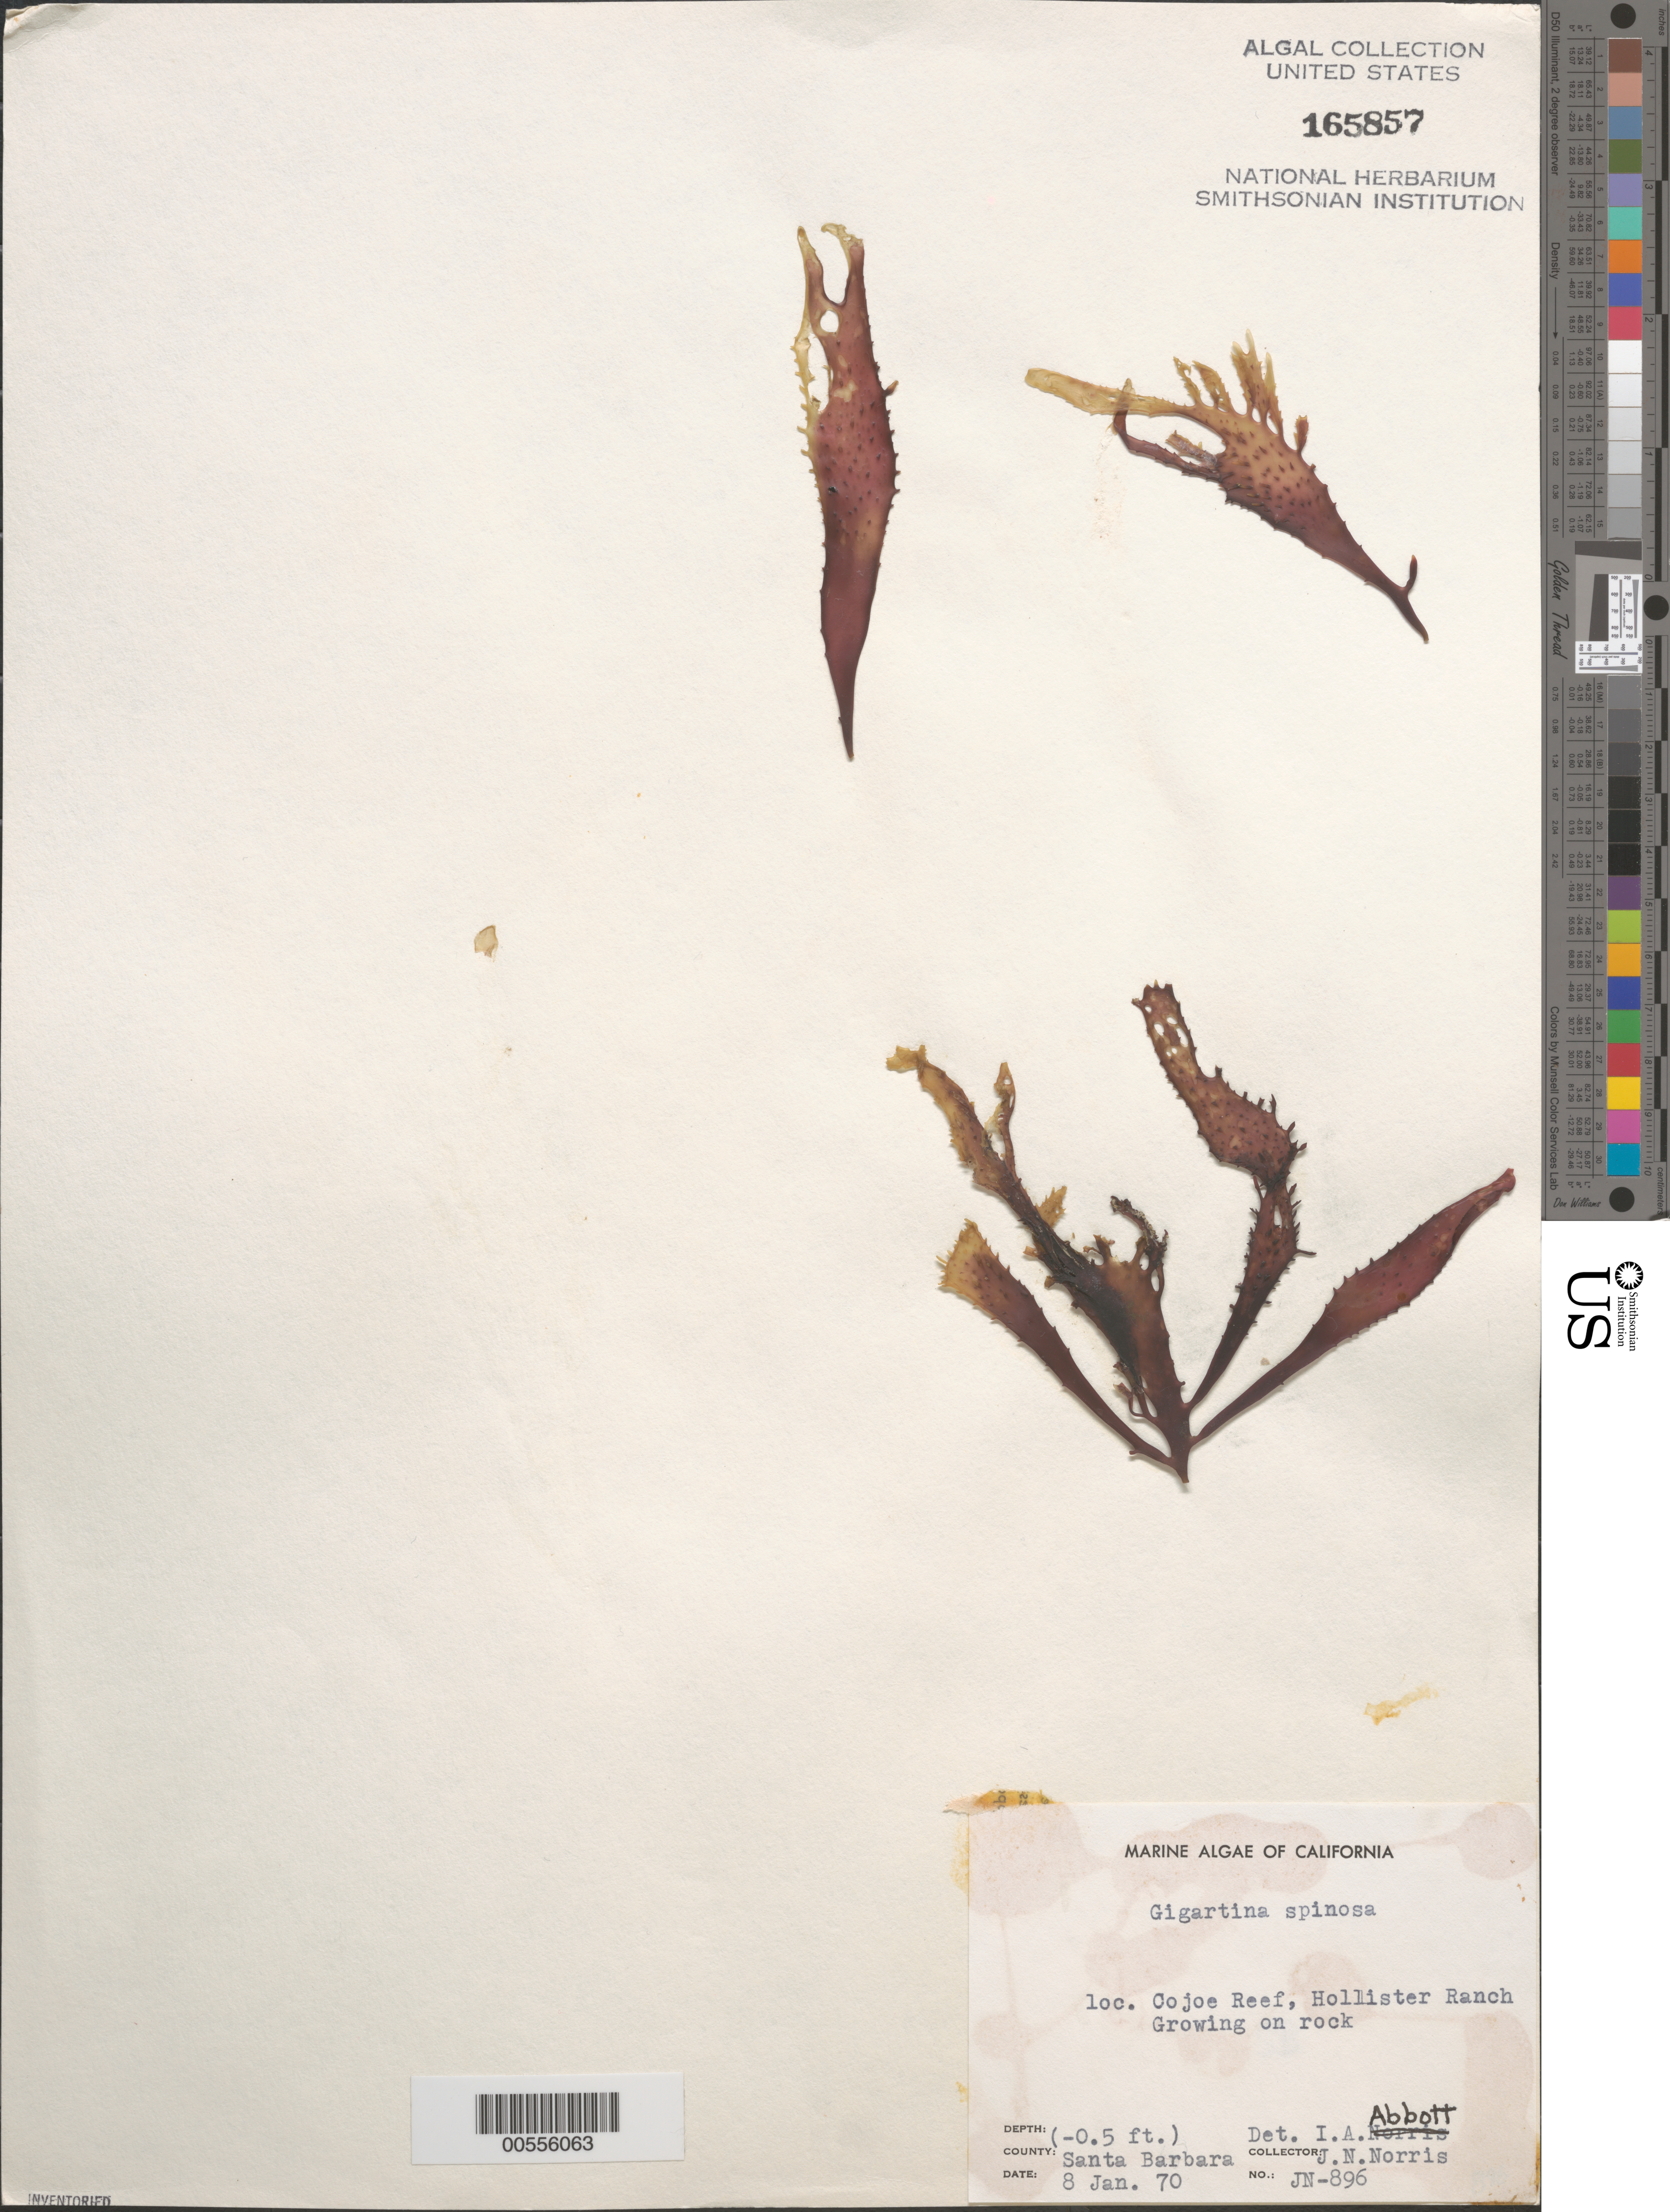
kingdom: Plantae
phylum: Rhodophyta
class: Florideophyceae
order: Gigartinales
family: Gigartinaceae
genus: Chondracanthus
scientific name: Chondracanthus spinosus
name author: (Kütz.) Guiry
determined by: Algae name updating Project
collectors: J. N. Norris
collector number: JN-896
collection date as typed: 08 Jan 1970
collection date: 1970-01-08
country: United States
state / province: California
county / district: Santa Barbara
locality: Cojo Reef, Hollister Ranch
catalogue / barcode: US 165857